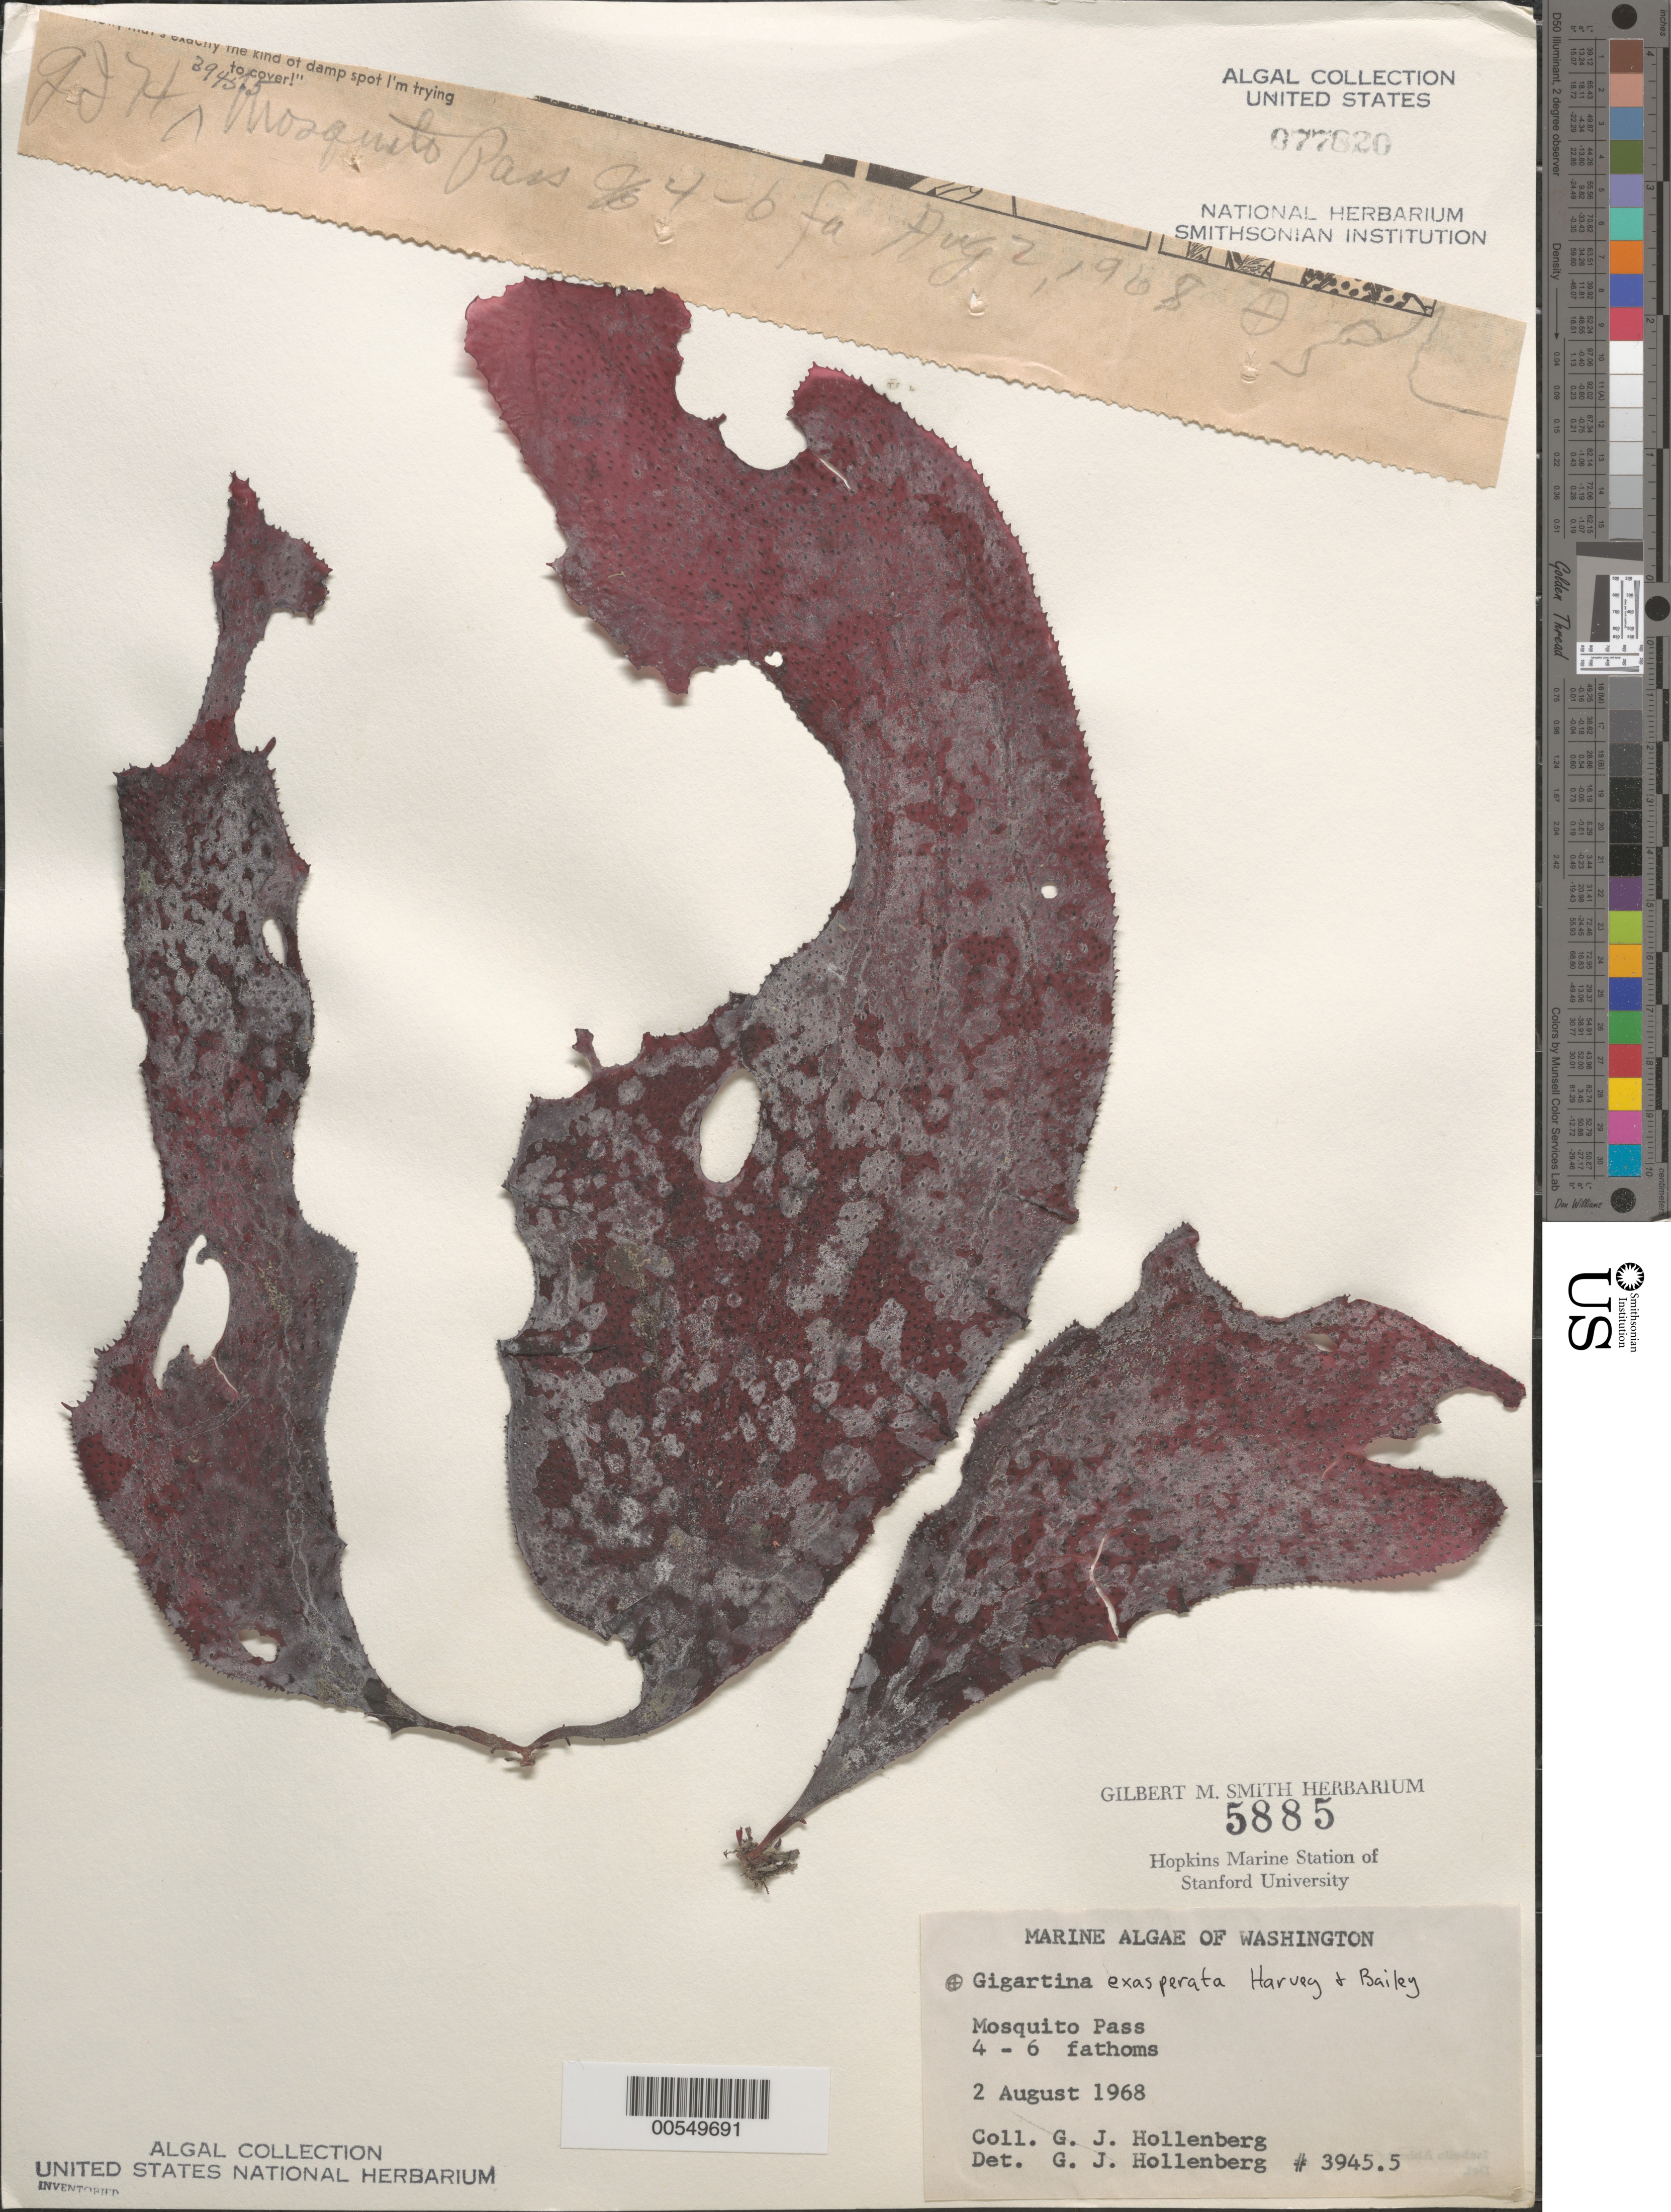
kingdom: Plantae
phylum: Rhodophyta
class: Florideophyceae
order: Gigartinales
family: Gigartinaceae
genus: Chondracanthus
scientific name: Chondracanthus exasperatus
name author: (Harv. & J. Bailey) J.R. Hughey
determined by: Algae name updating Project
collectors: G. Hollenberg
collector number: GJH 3945.5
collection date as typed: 02 Aug 1968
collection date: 1968-08-02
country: United States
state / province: Washington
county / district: San Juan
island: San Juan Islands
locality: Mosquito Pass, north of San Juan Island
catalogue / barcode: US 77820